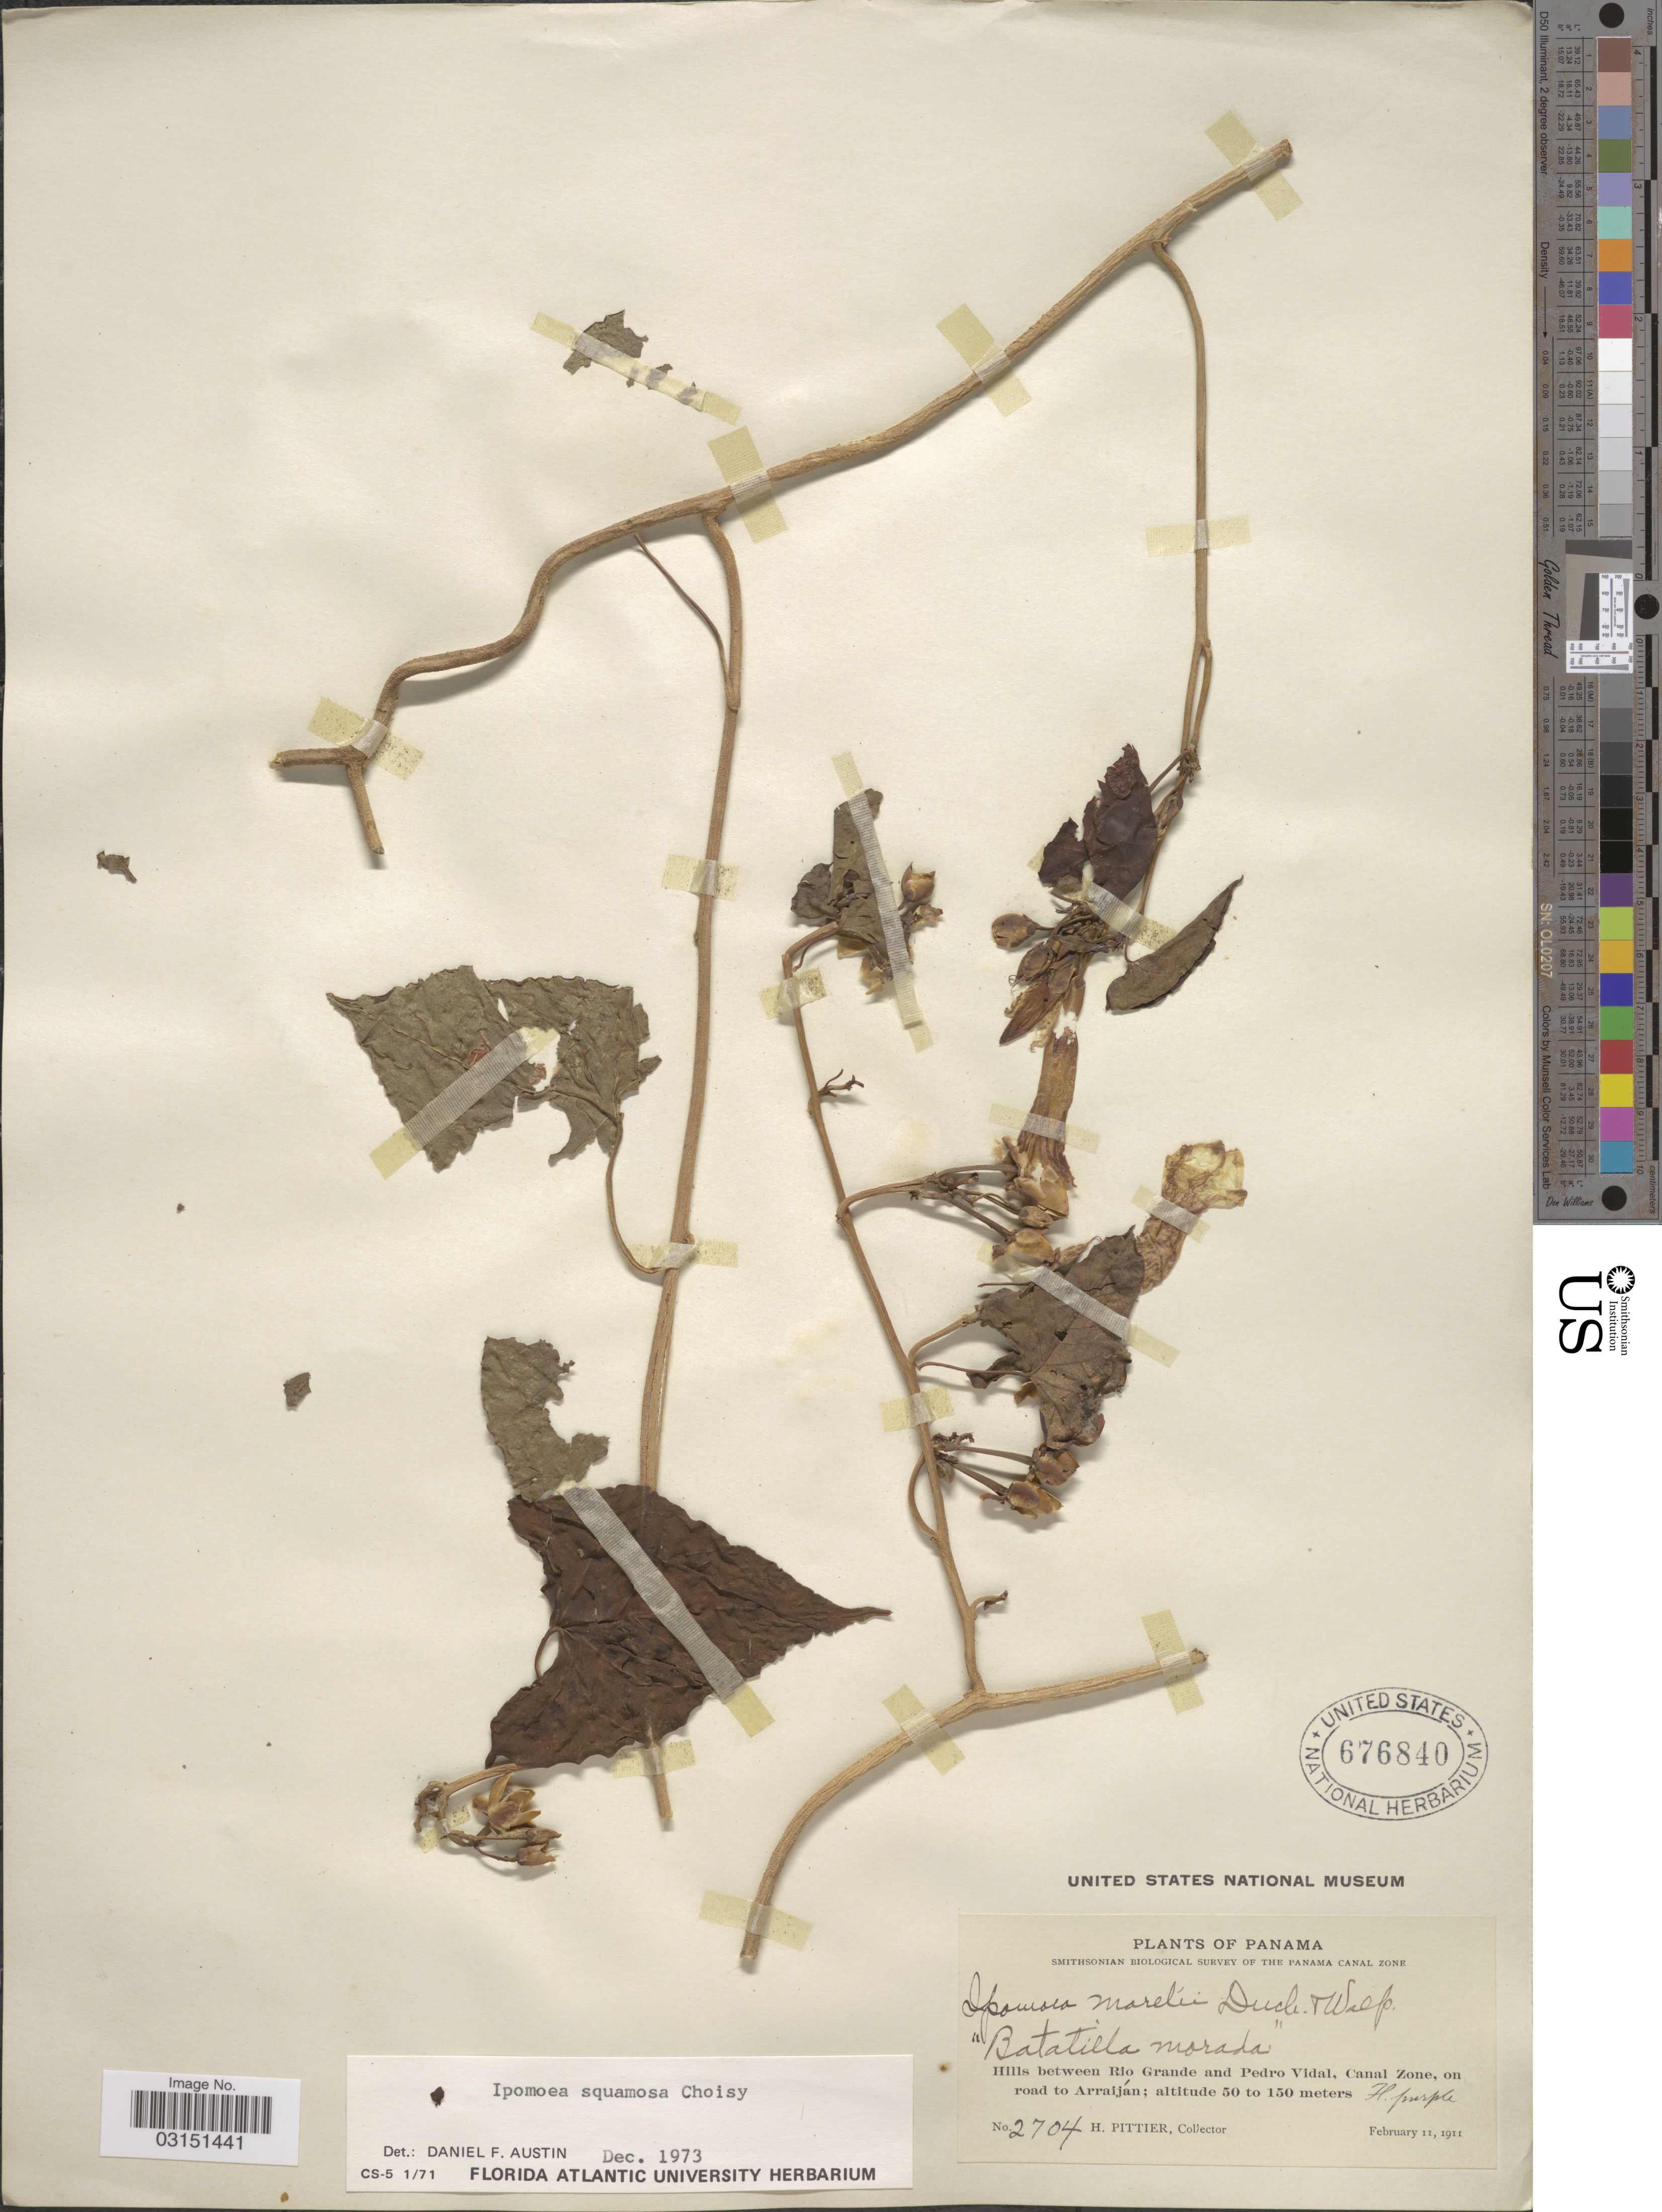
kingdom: Plantae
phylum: Tracheophyta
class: Magnoliopsida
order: Solanales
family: Convolvulaceae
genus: Ipomoea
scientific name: Ipomoea squamosa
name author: Choisy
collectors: H. F. Pittier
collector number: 2704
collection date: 1911-02-11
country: Panama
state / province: Colón / Panamá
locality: Hills between Rio Grande and Pedro Vidal, Canal Zone, on road to Arraiján.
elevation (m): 50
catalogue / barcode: US 676840